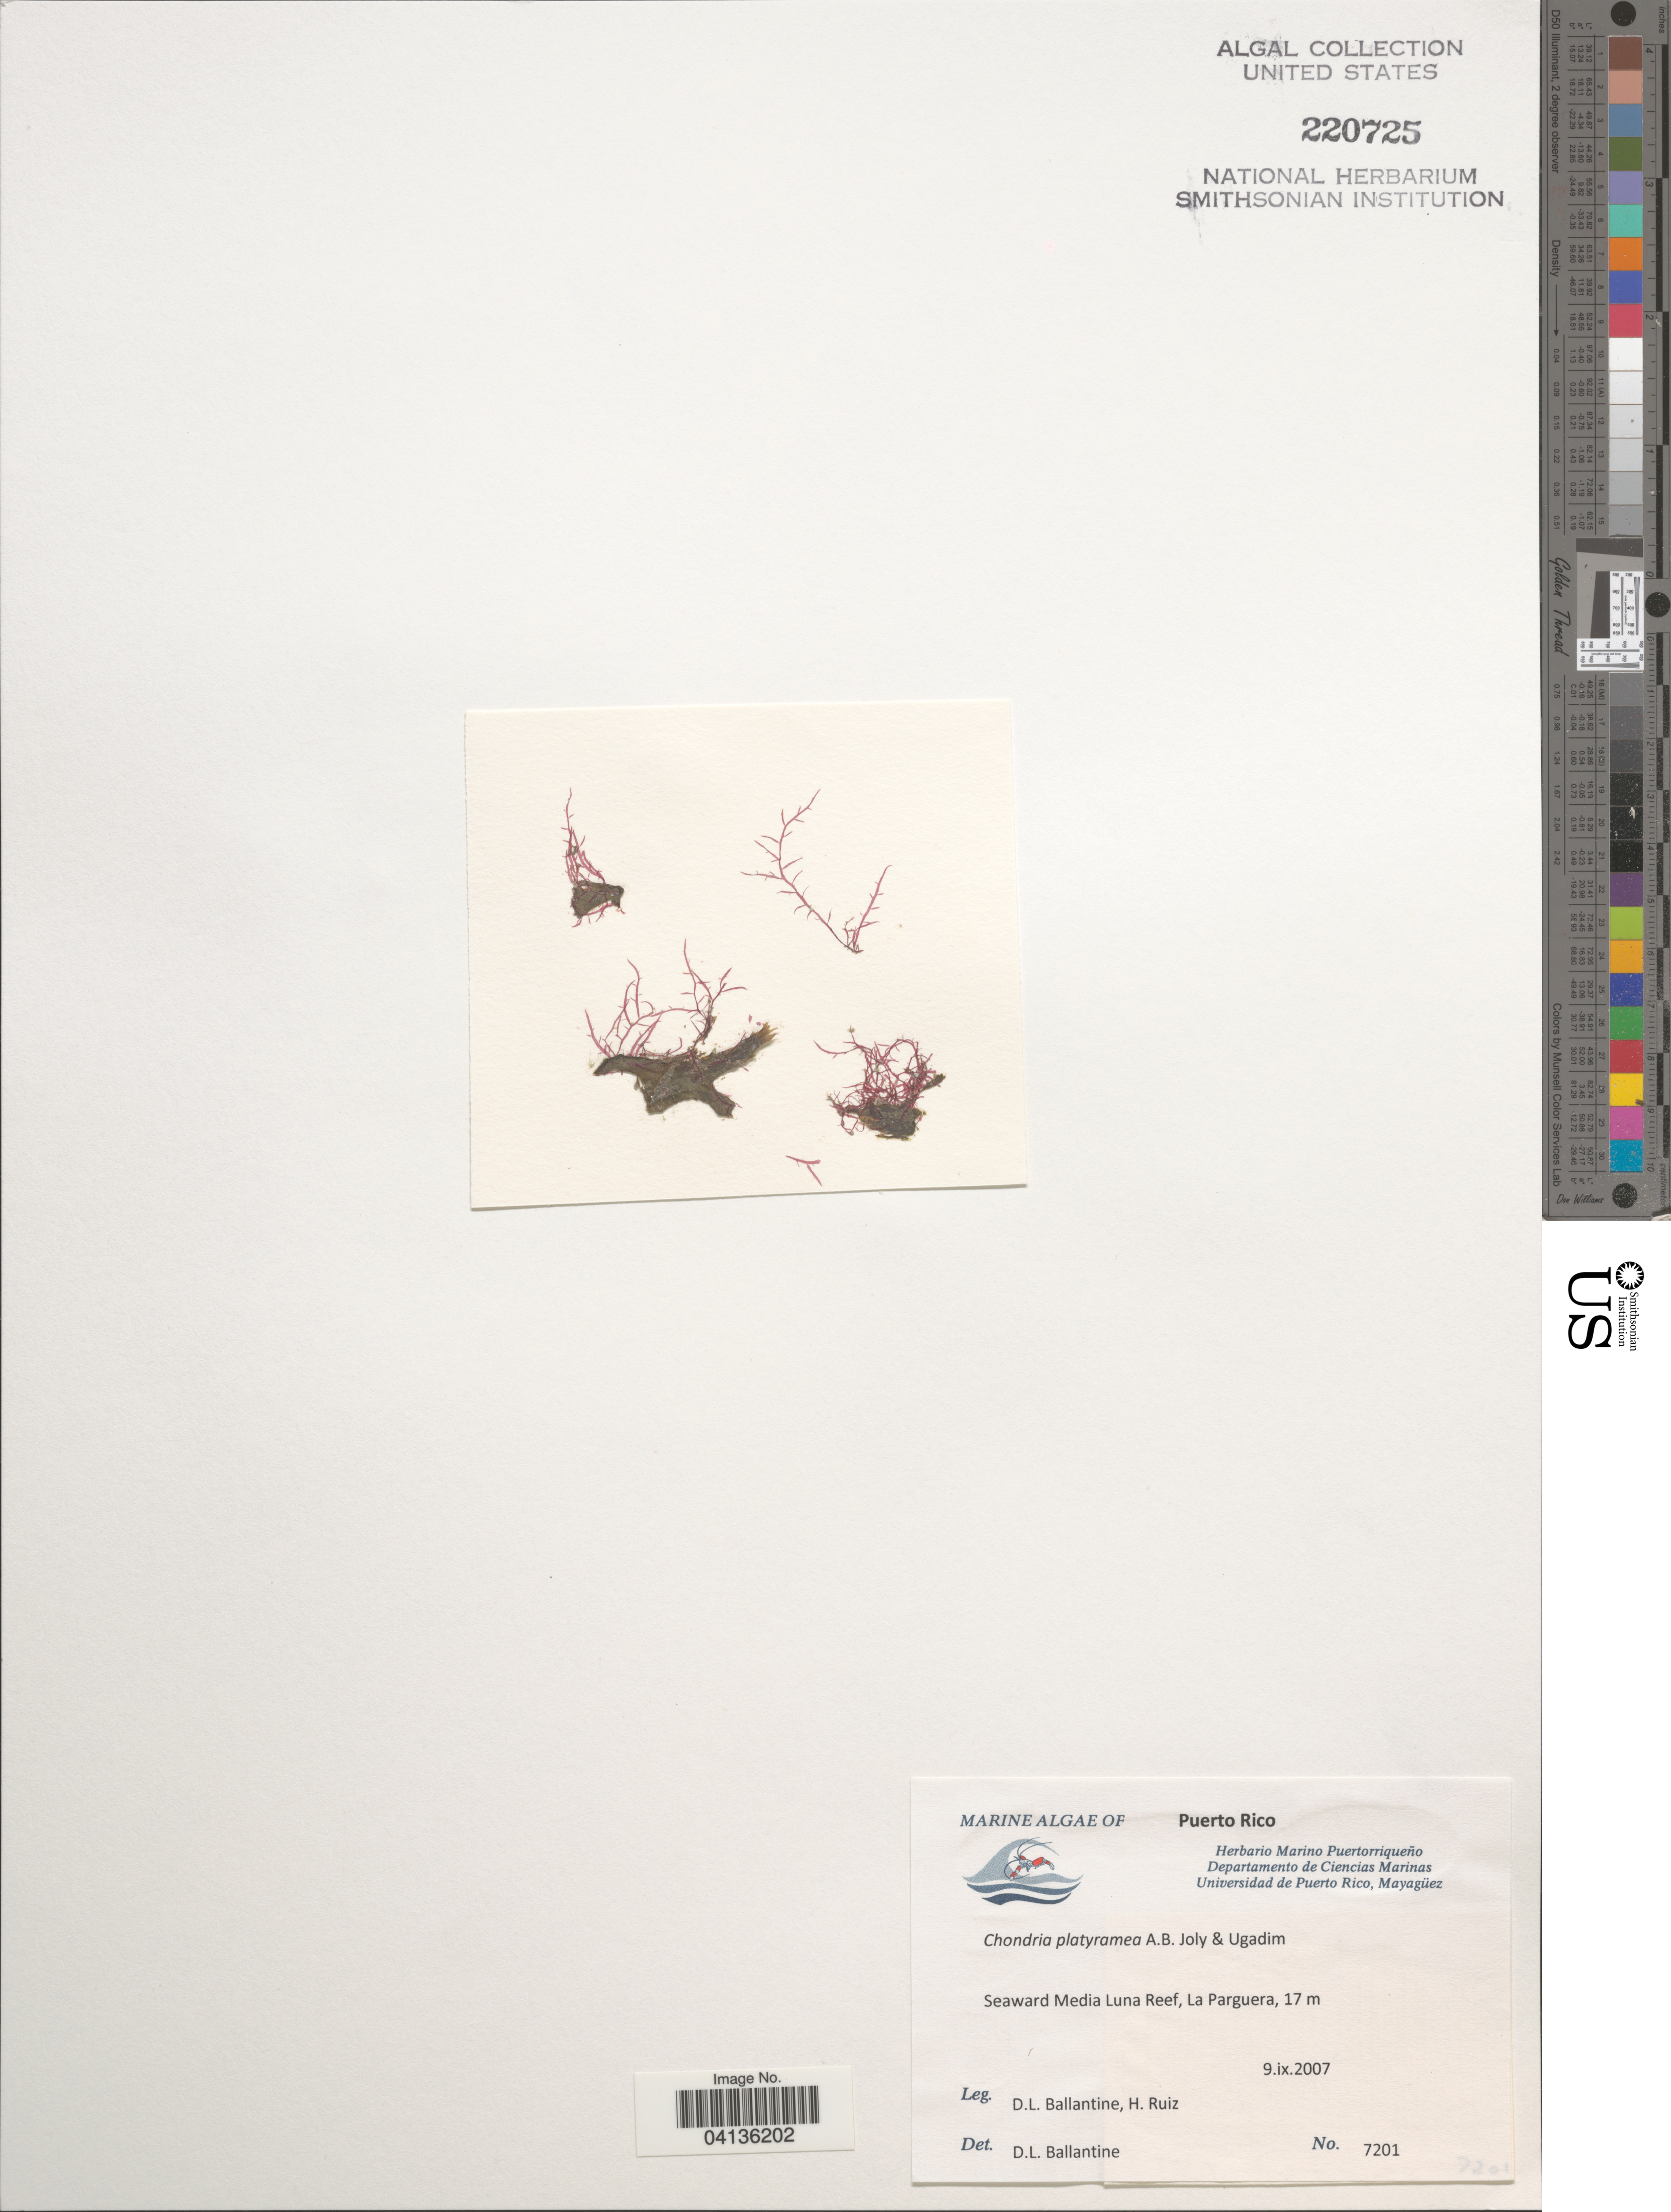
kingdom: Plantae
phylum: Rhodophyta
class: Florideophyceae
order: Ceramiales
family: Rhodomelaceae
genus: Chondria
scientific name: Chondria platyramea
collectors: D.L. Ballantine & H. Ruiz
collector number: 7201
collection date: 2007-09-09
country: Puerto Rico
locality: Seaward Media Luna Reef, La Parguera.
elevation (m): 17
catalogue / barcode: US 220725